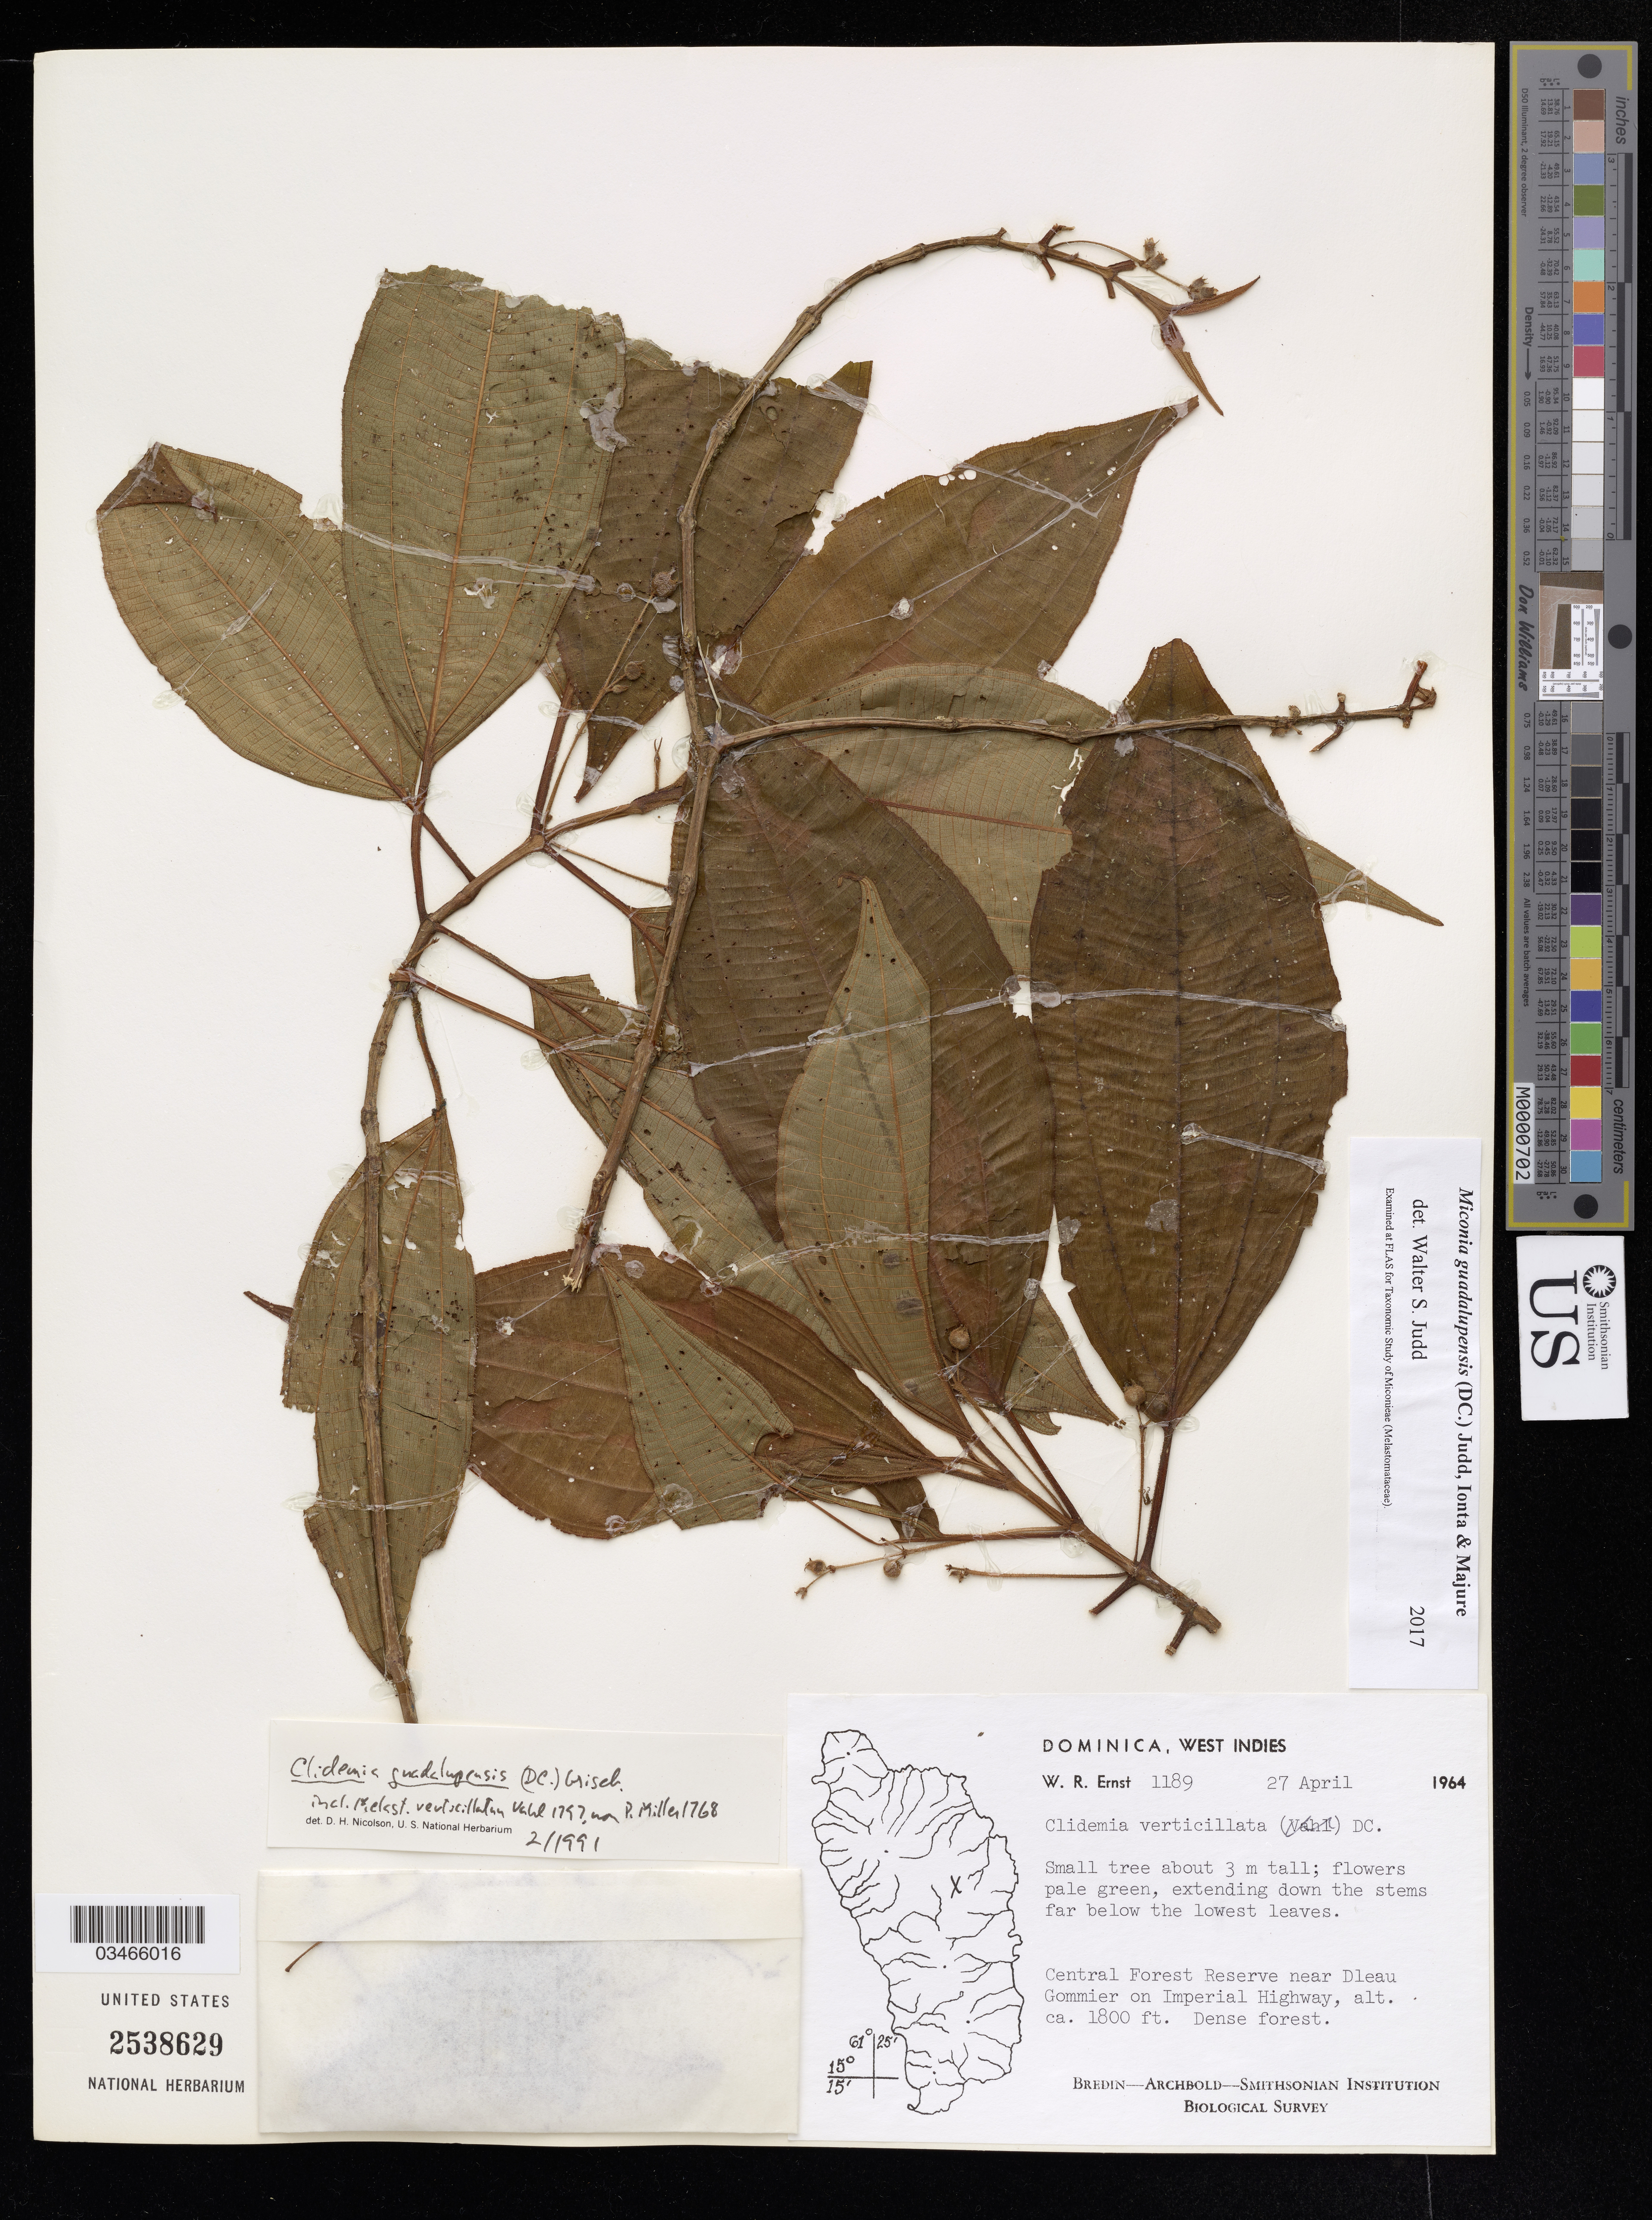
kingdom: Plantae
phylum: Tracheophyta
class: Magnoliopsida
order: Myrtales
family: Melastomataceae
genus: Miconia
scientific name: Miconia guadalupensis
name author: (DC.) Judd et al.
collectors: W. R. Ernst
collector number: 1189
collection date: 1964-04-27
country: Dominica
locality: Central Forest Reserve near Dleau Gommier on Imperial Highway.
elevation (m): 549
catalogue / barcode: US 2538629